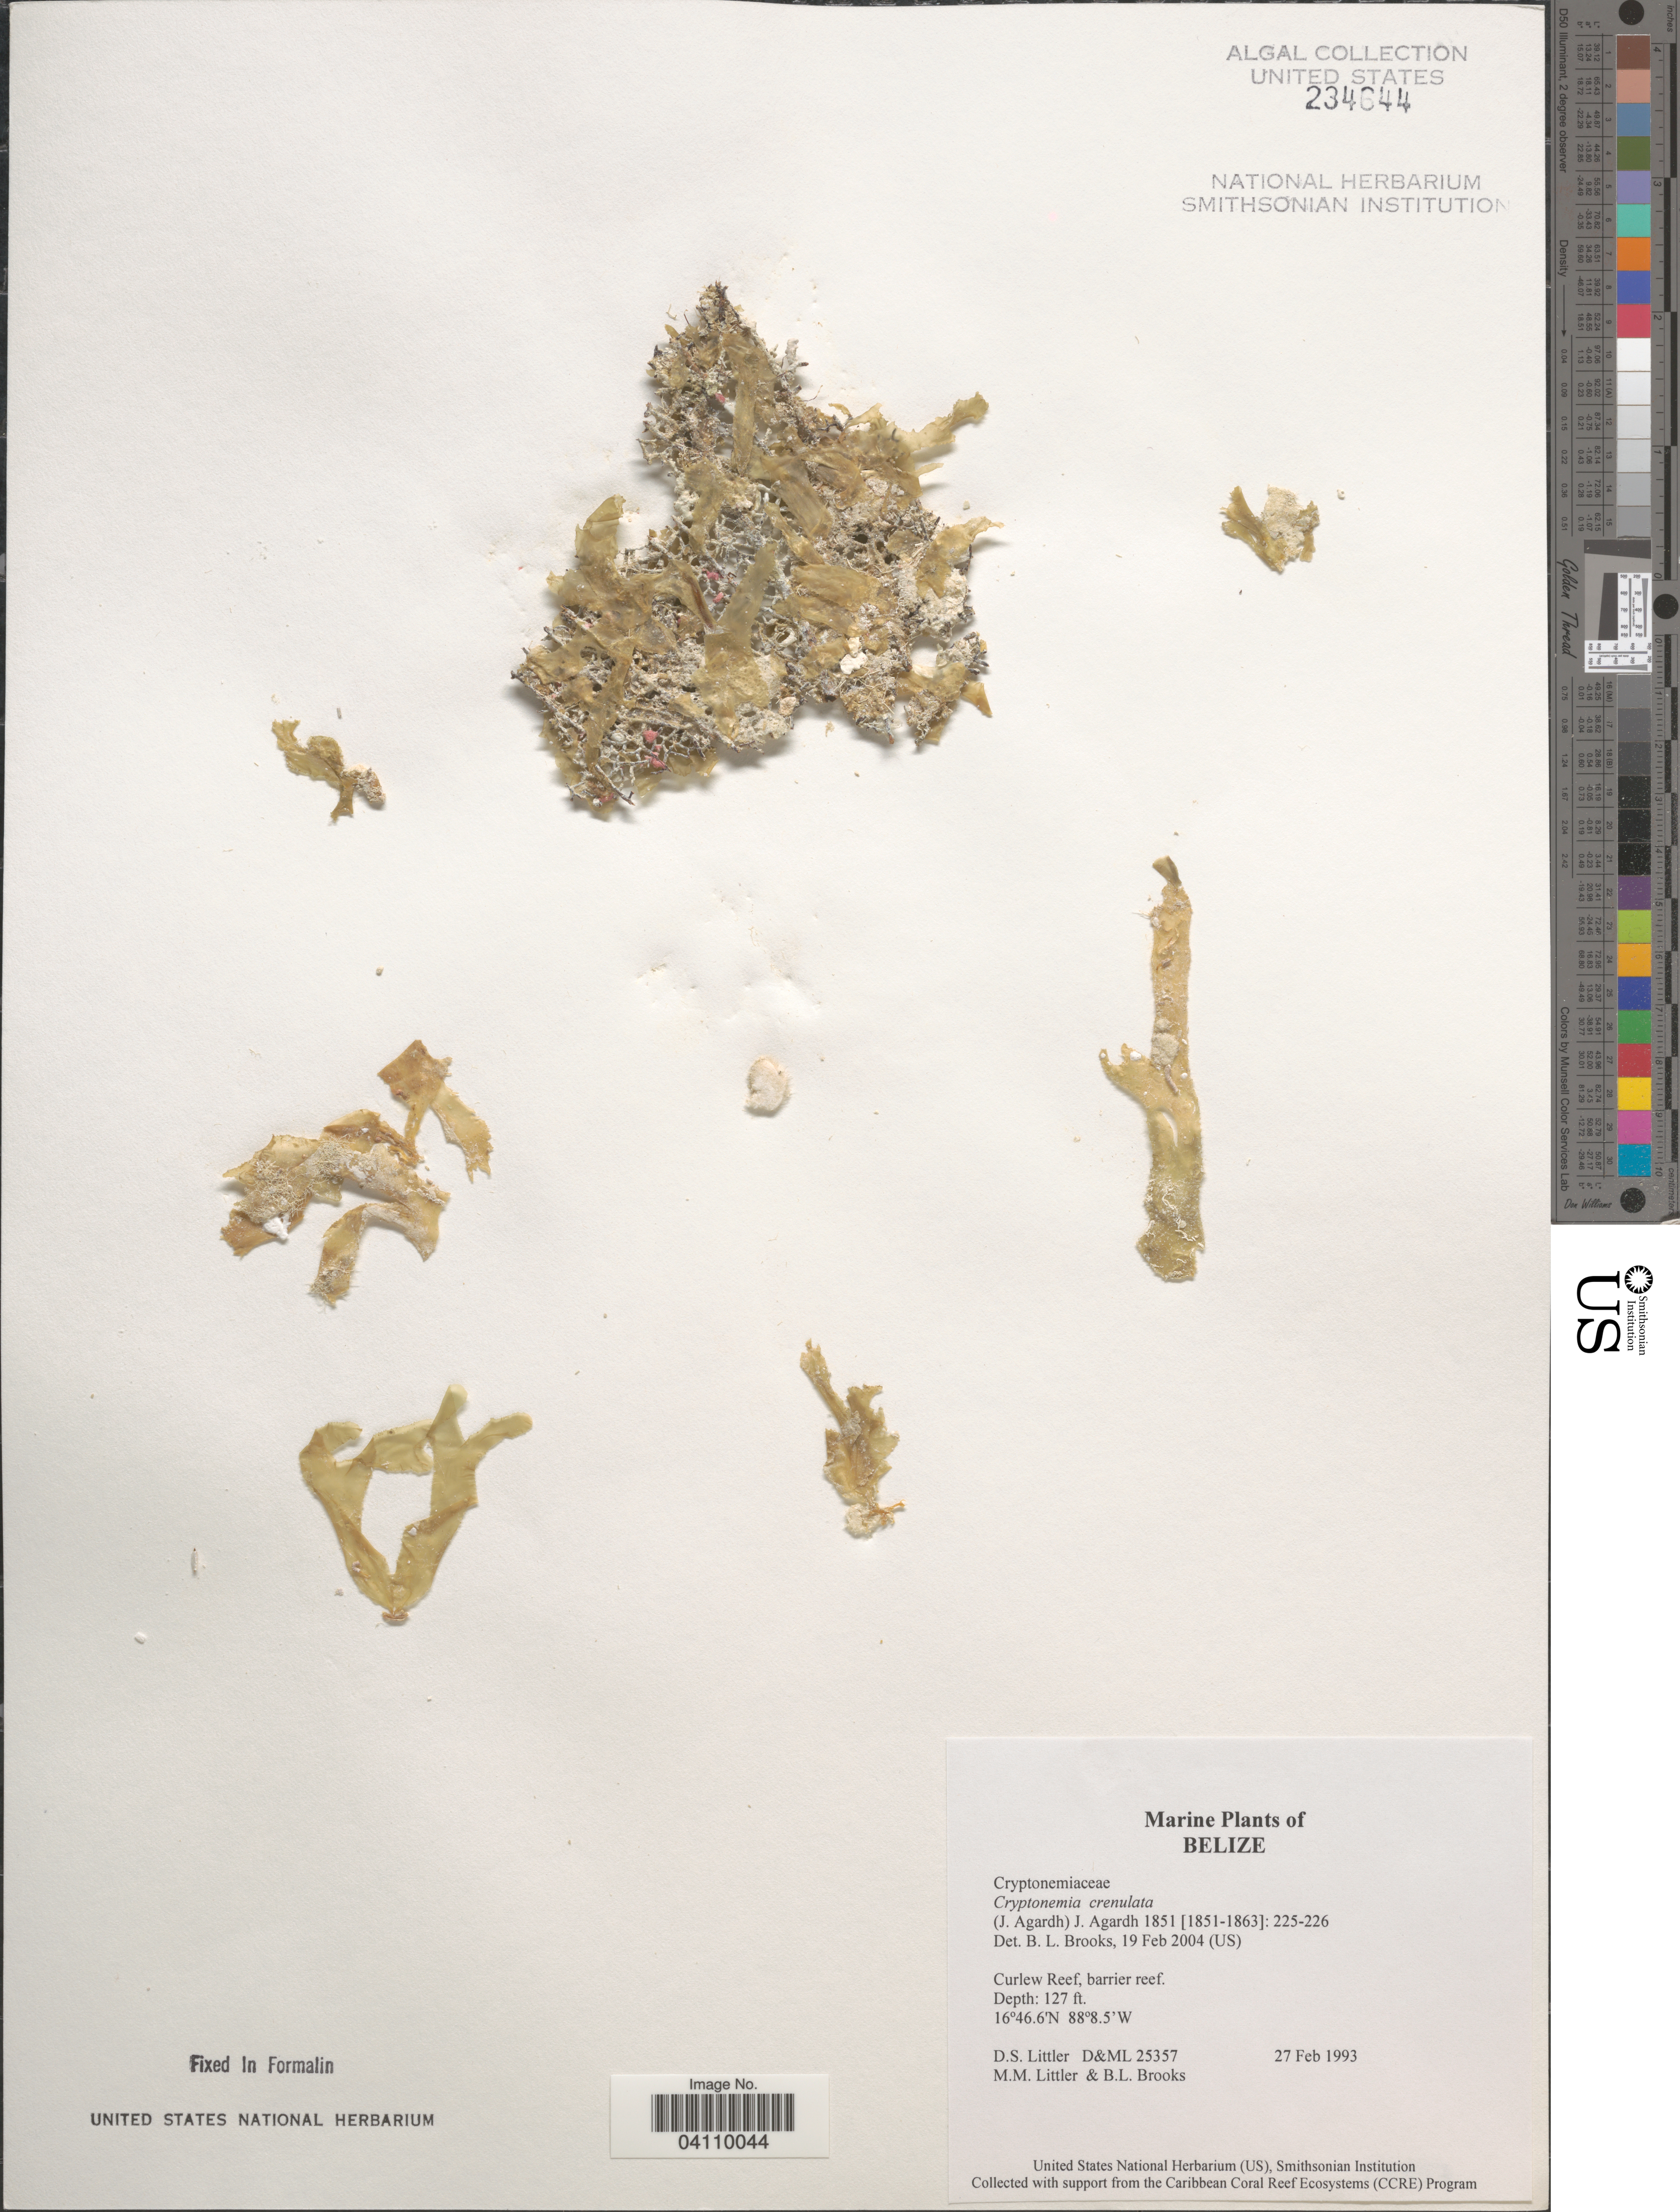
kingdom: Plantae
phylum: Rhodophyta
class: Florideophyceae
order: Halymeniales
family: Halymeniaceae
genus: Cryptonemia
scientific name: Cryptonemia crenulata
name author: (J. Agardh) J. Agardh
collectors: D. S. Littler & B. Brooks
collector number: D&ML 25357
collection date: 1993-02-27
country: Belize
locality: Curlew Reef, barrier reef.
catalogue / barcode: US 234644